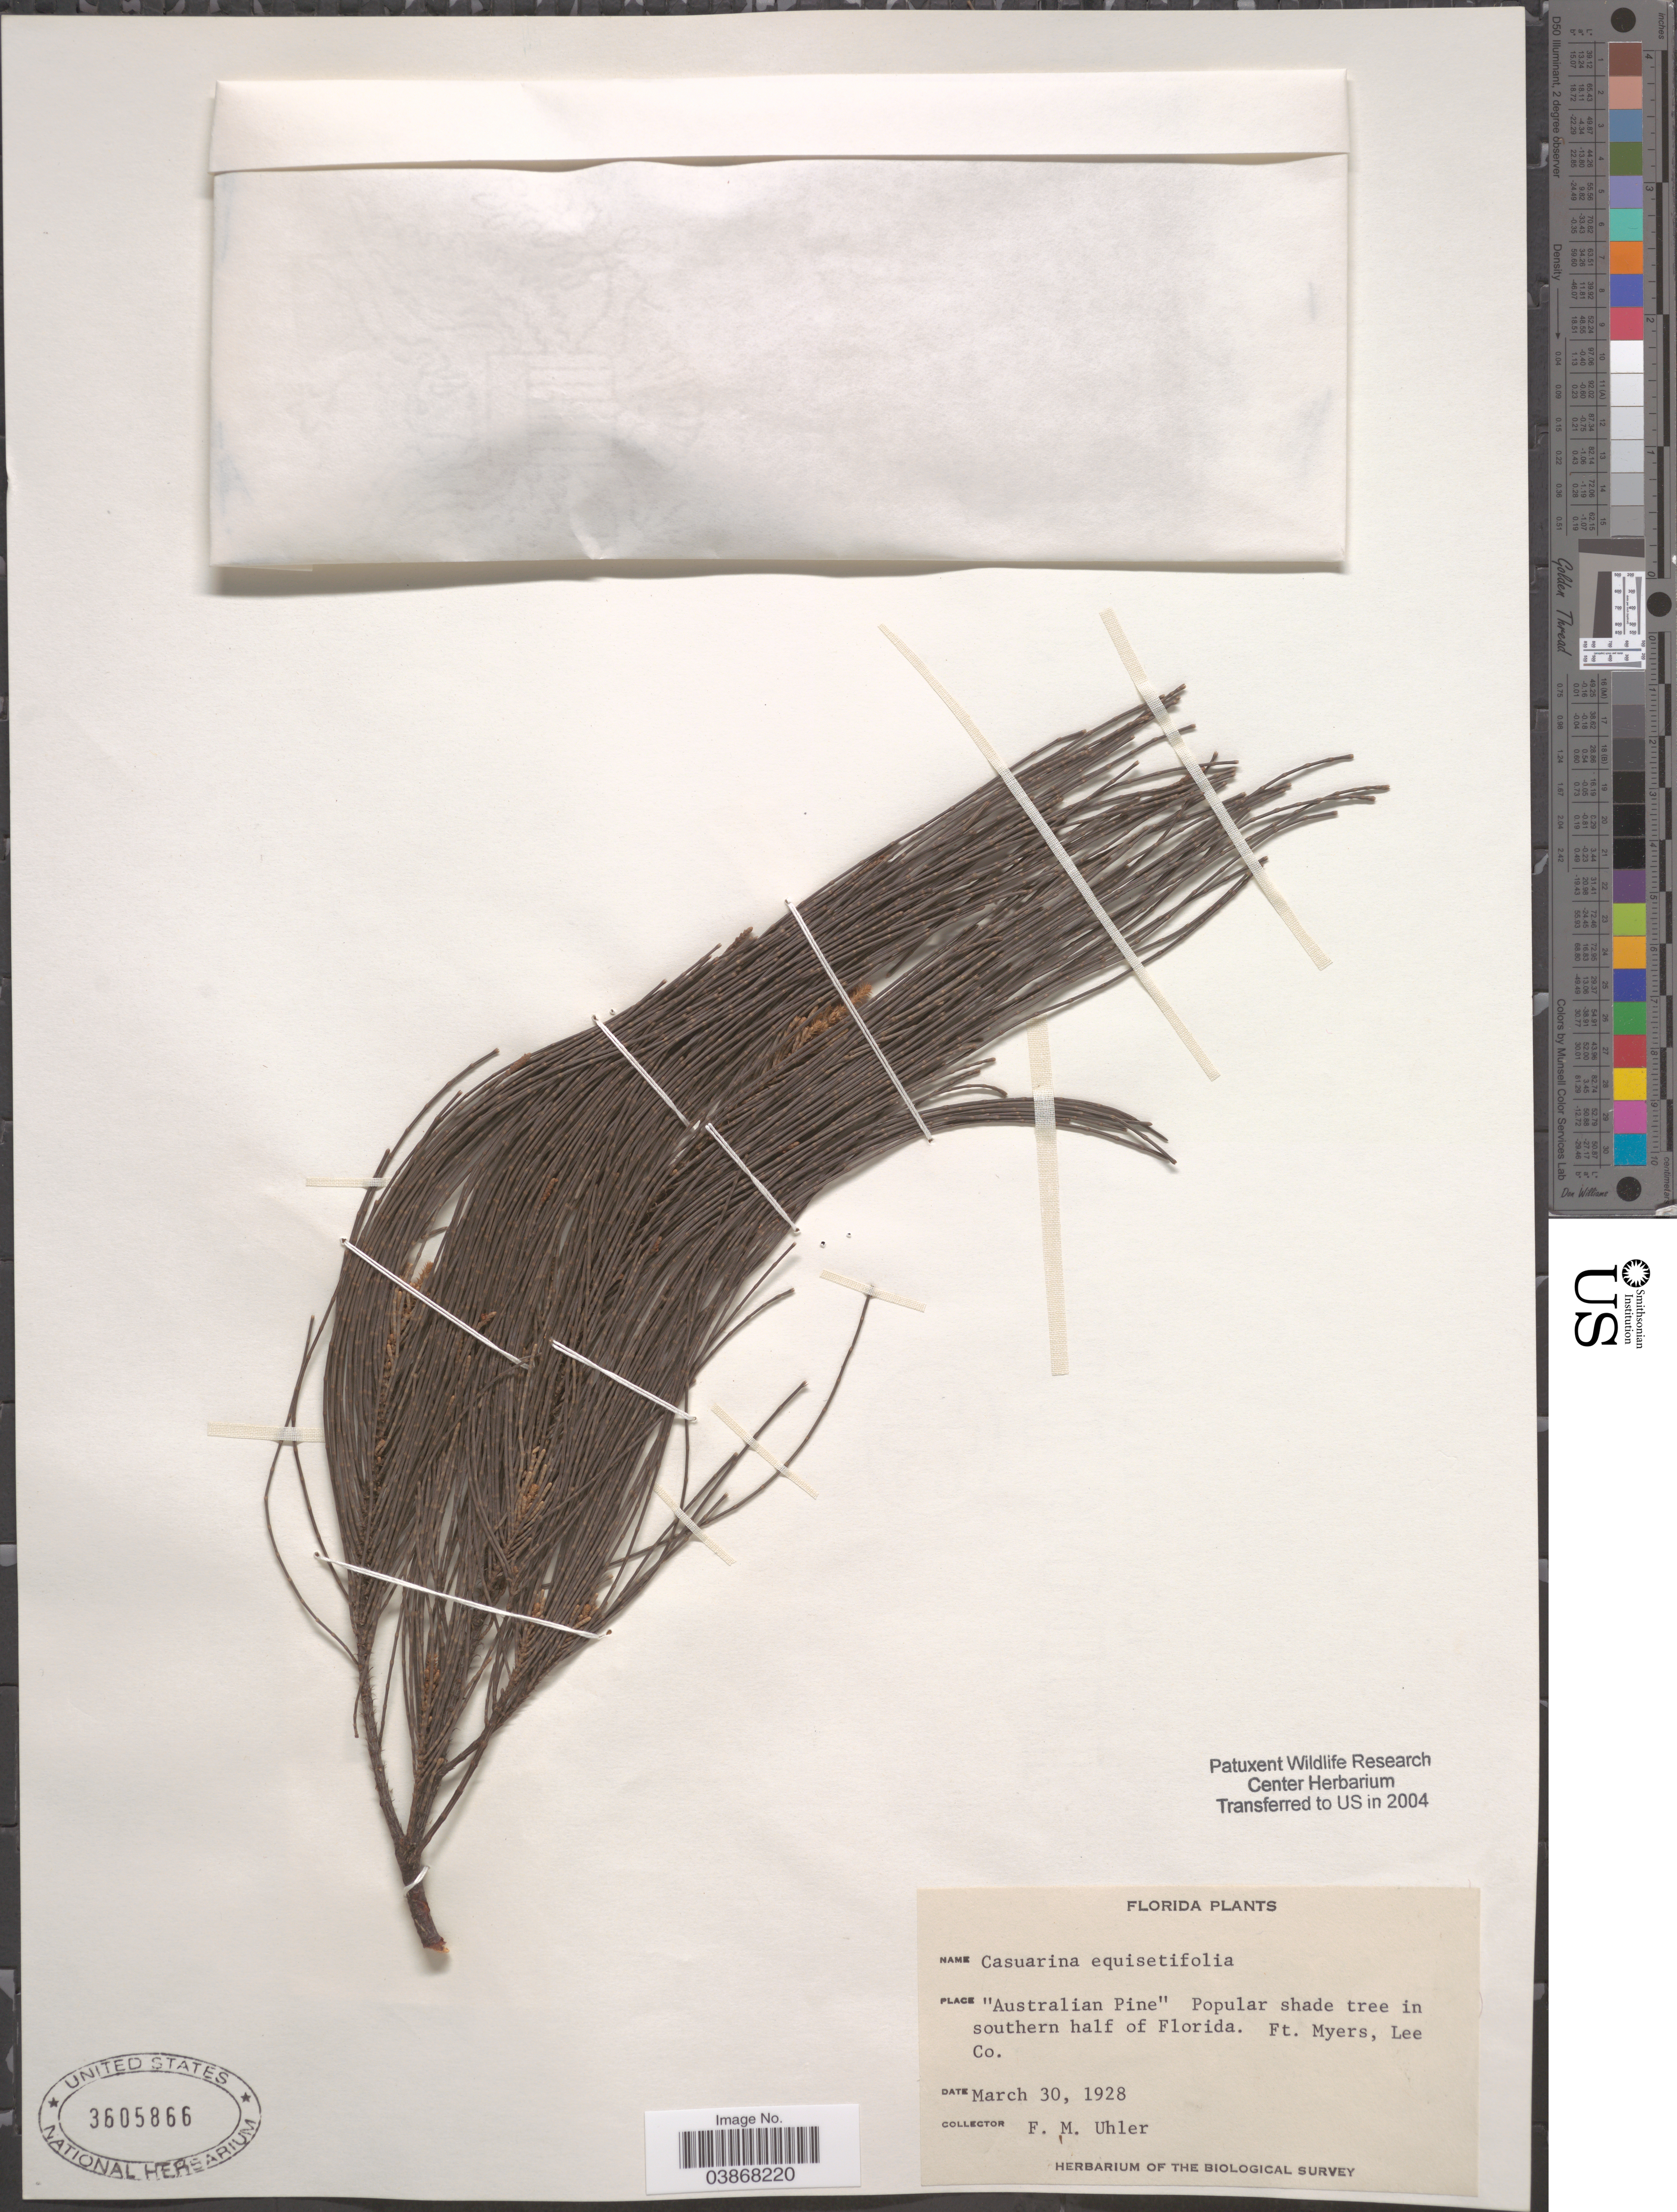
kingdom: Plantae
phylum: Tracheophyta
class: Magnoliopsida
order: Fagales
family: Casuarinaceae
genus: Casuarina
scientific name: Casuarina equisetifolia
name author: L.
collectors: F. M. Uhler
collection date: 1928-03-30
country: United States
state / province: Florida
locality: Southern half of Florida. Ft. Myers, Lee Co.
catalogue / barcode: US 3605866